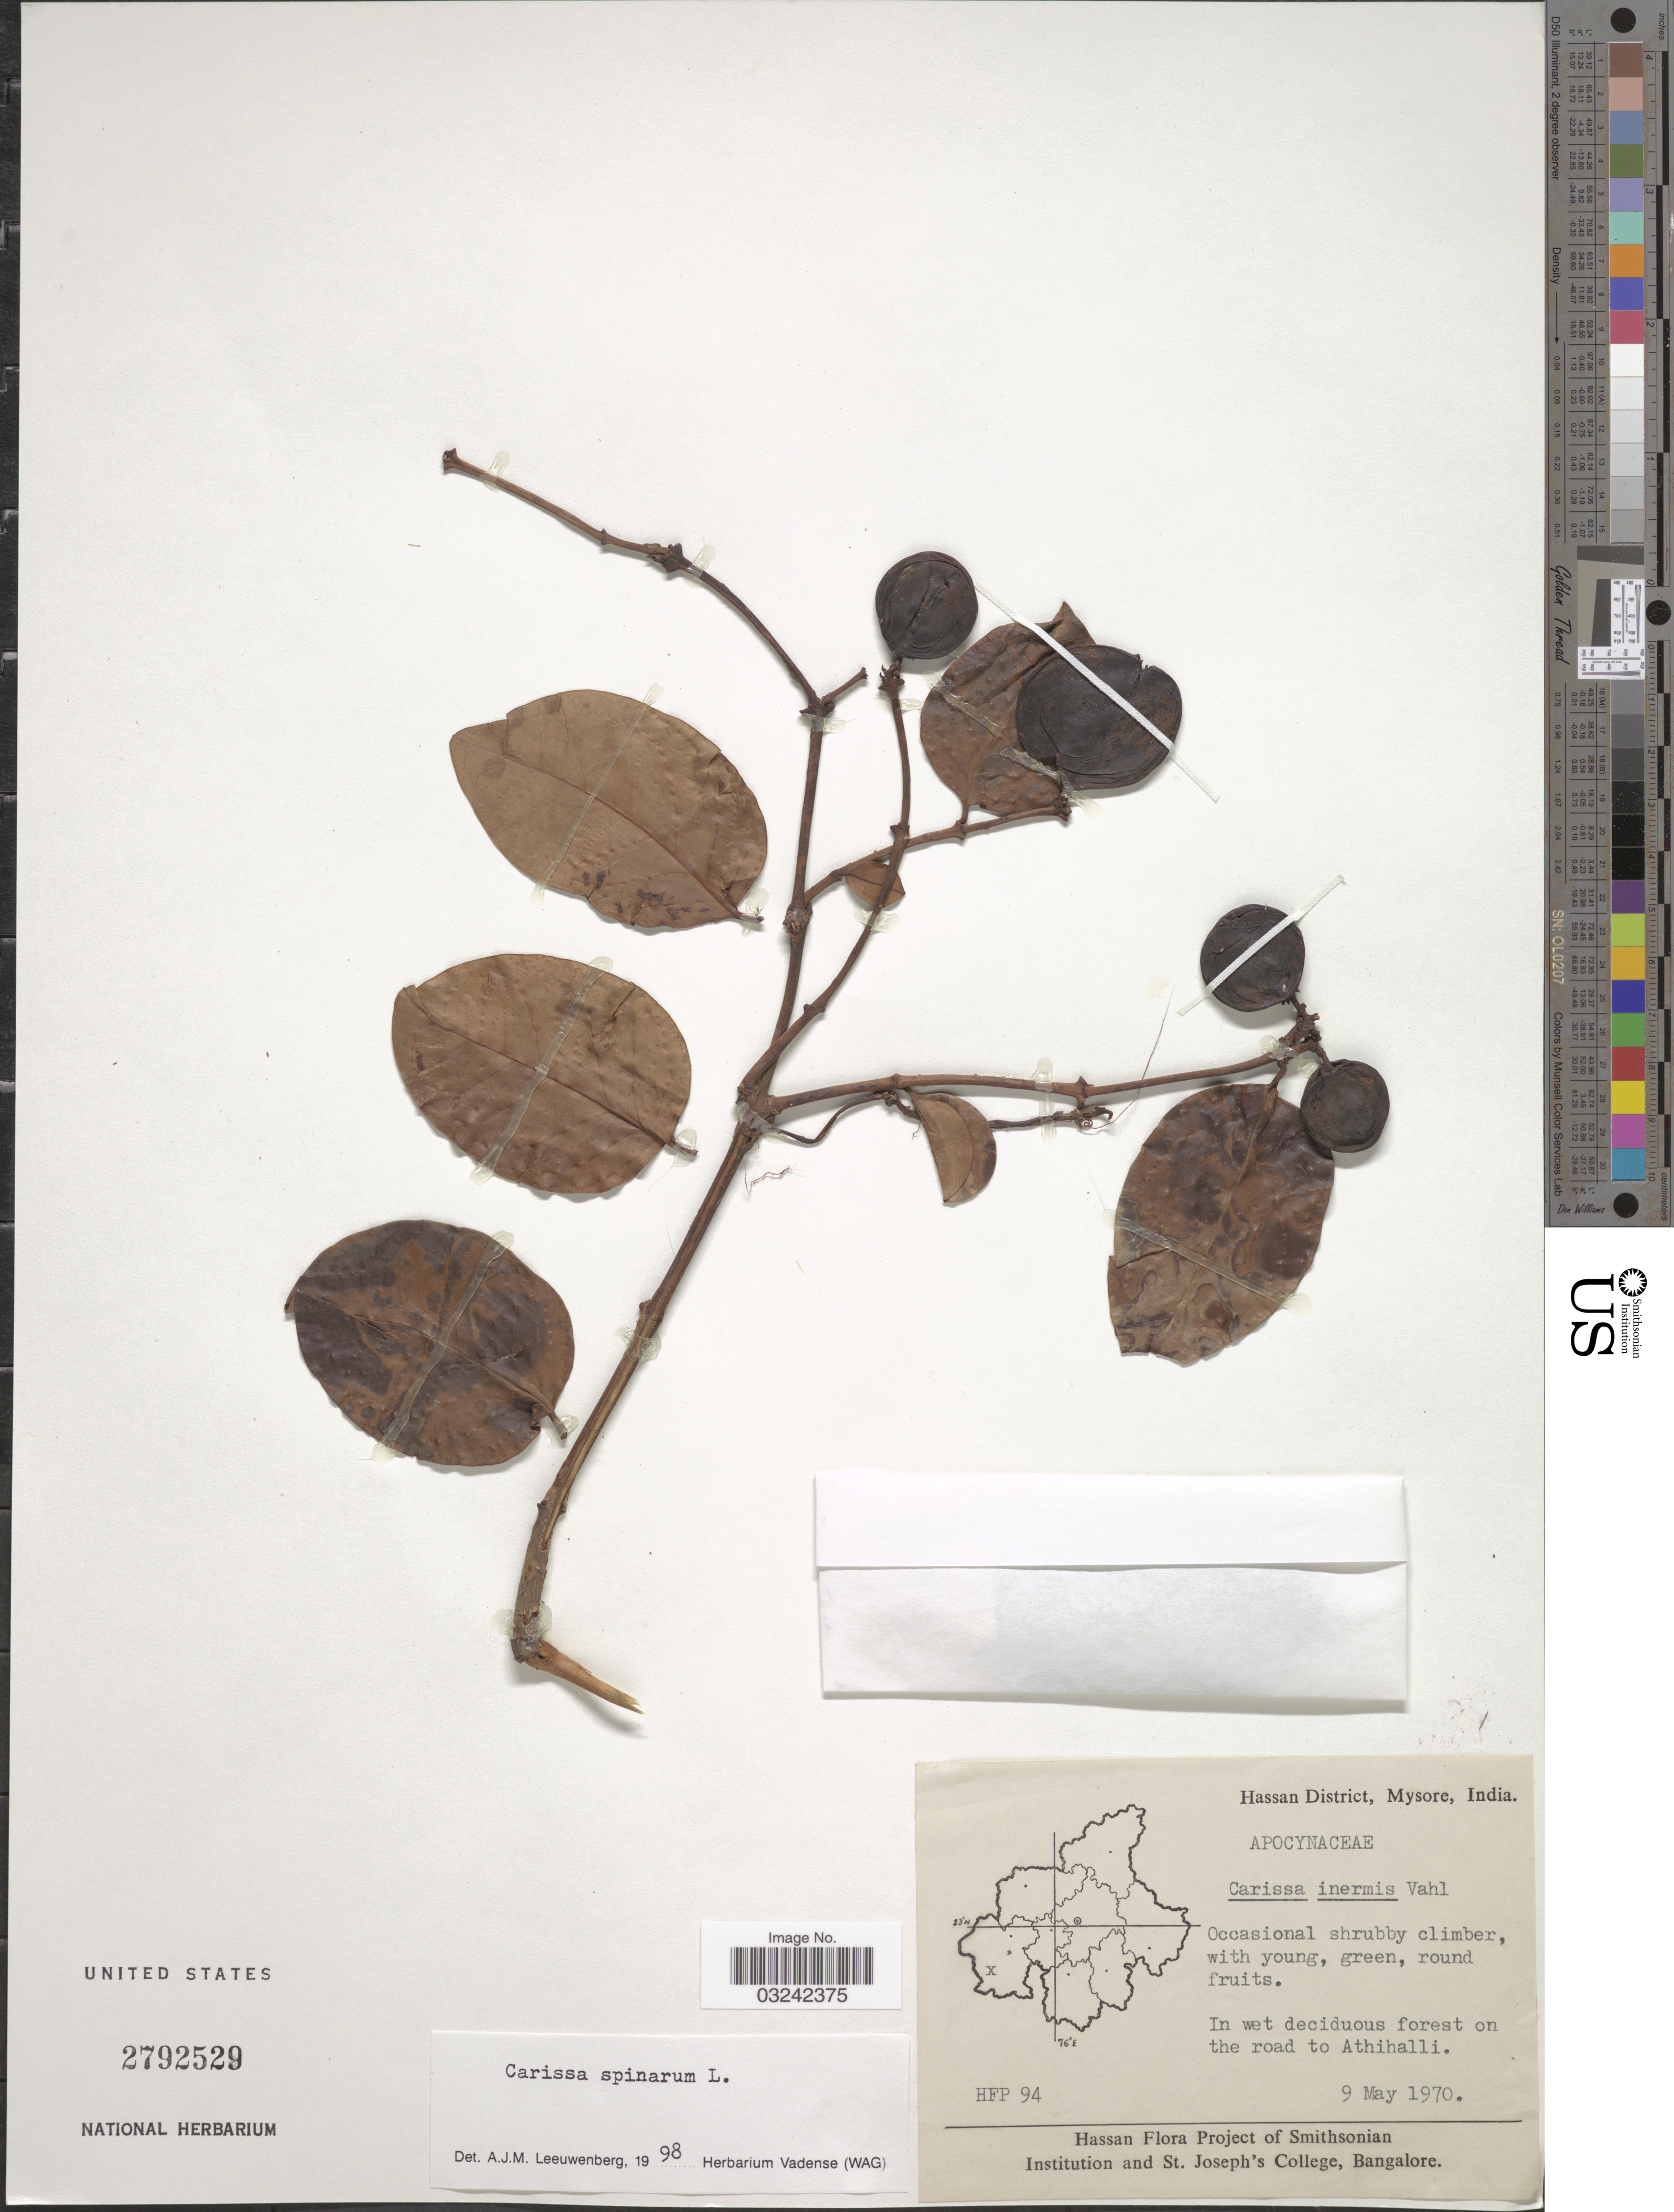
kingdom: Plantae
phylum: Tracheophyta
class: Magnoliopsida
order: Gentianales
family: Apocynaceae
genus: Carissa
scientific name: Carissa spinarum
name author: L.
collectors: H. F. P.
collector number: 94?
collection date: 1970-05-09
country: India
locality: Hassan District, Mysore. On the road to Athihalli.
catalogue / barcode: US 2792529